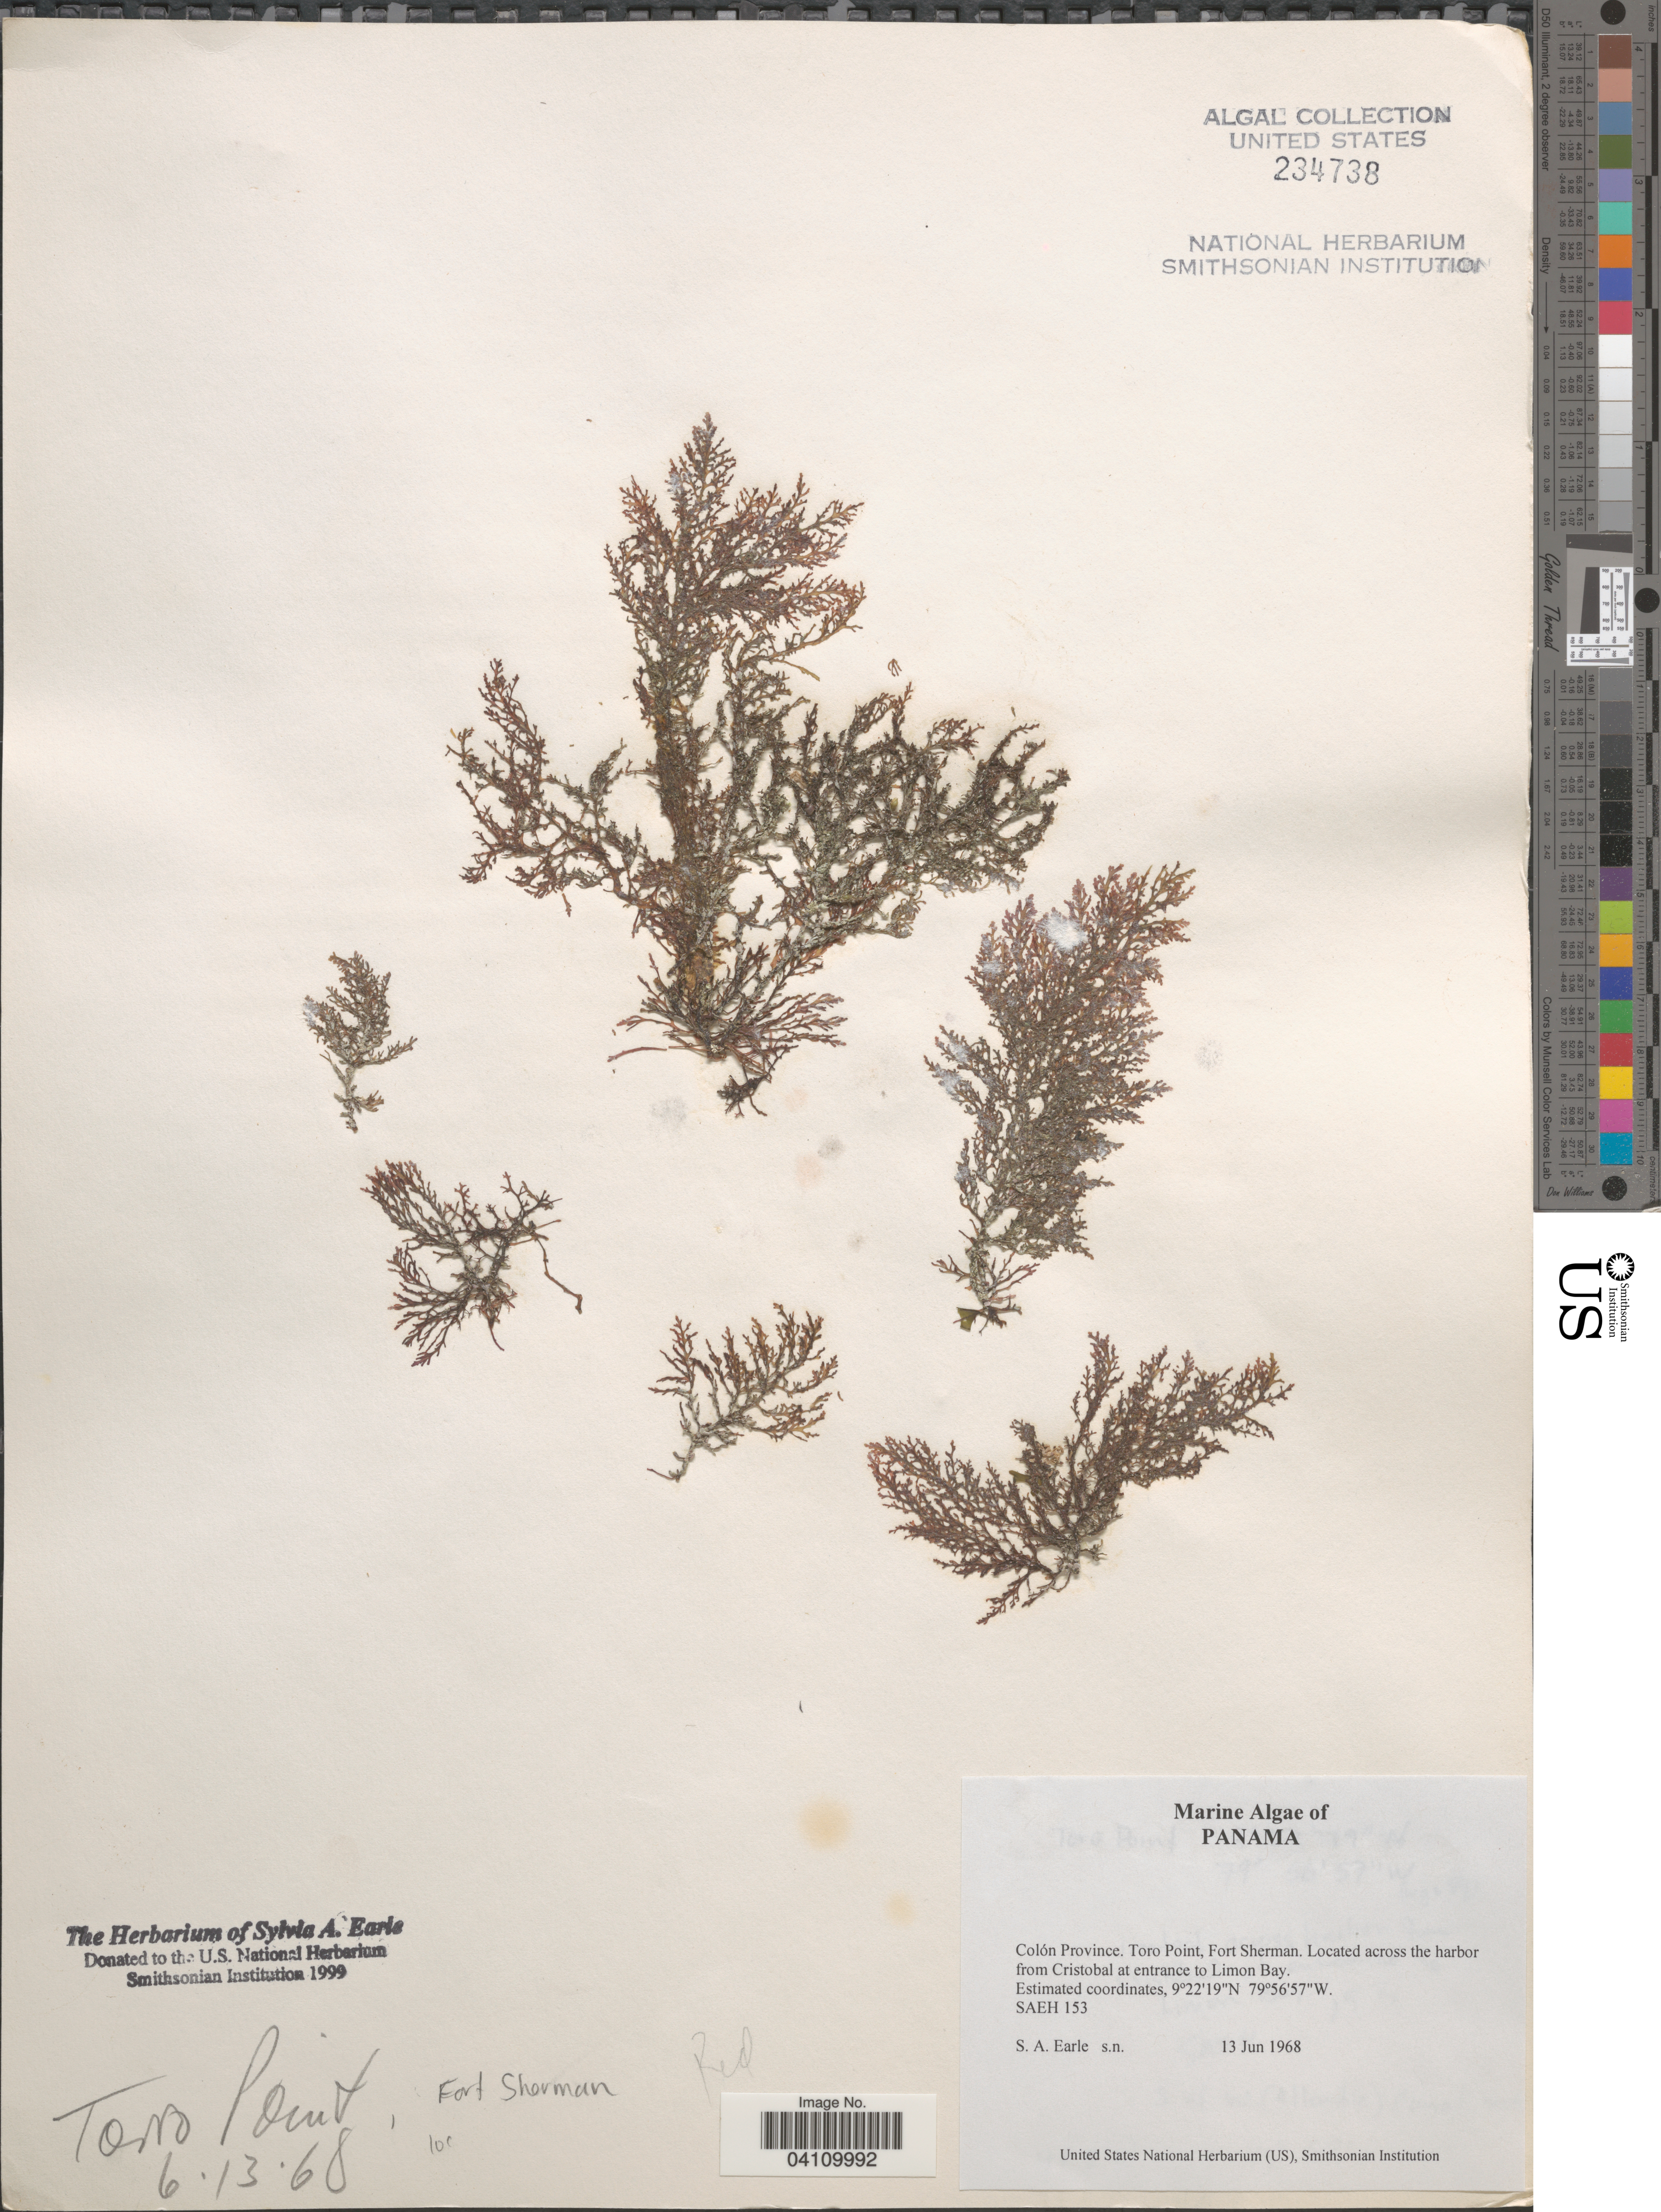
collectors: S. A. Earle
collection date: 1968-06-13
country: Panama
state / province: Colón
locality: Toro Point, Fort Sherman. Located across the harbor from Cristobal at entrance to Limon Bay.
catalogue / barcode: US 234738